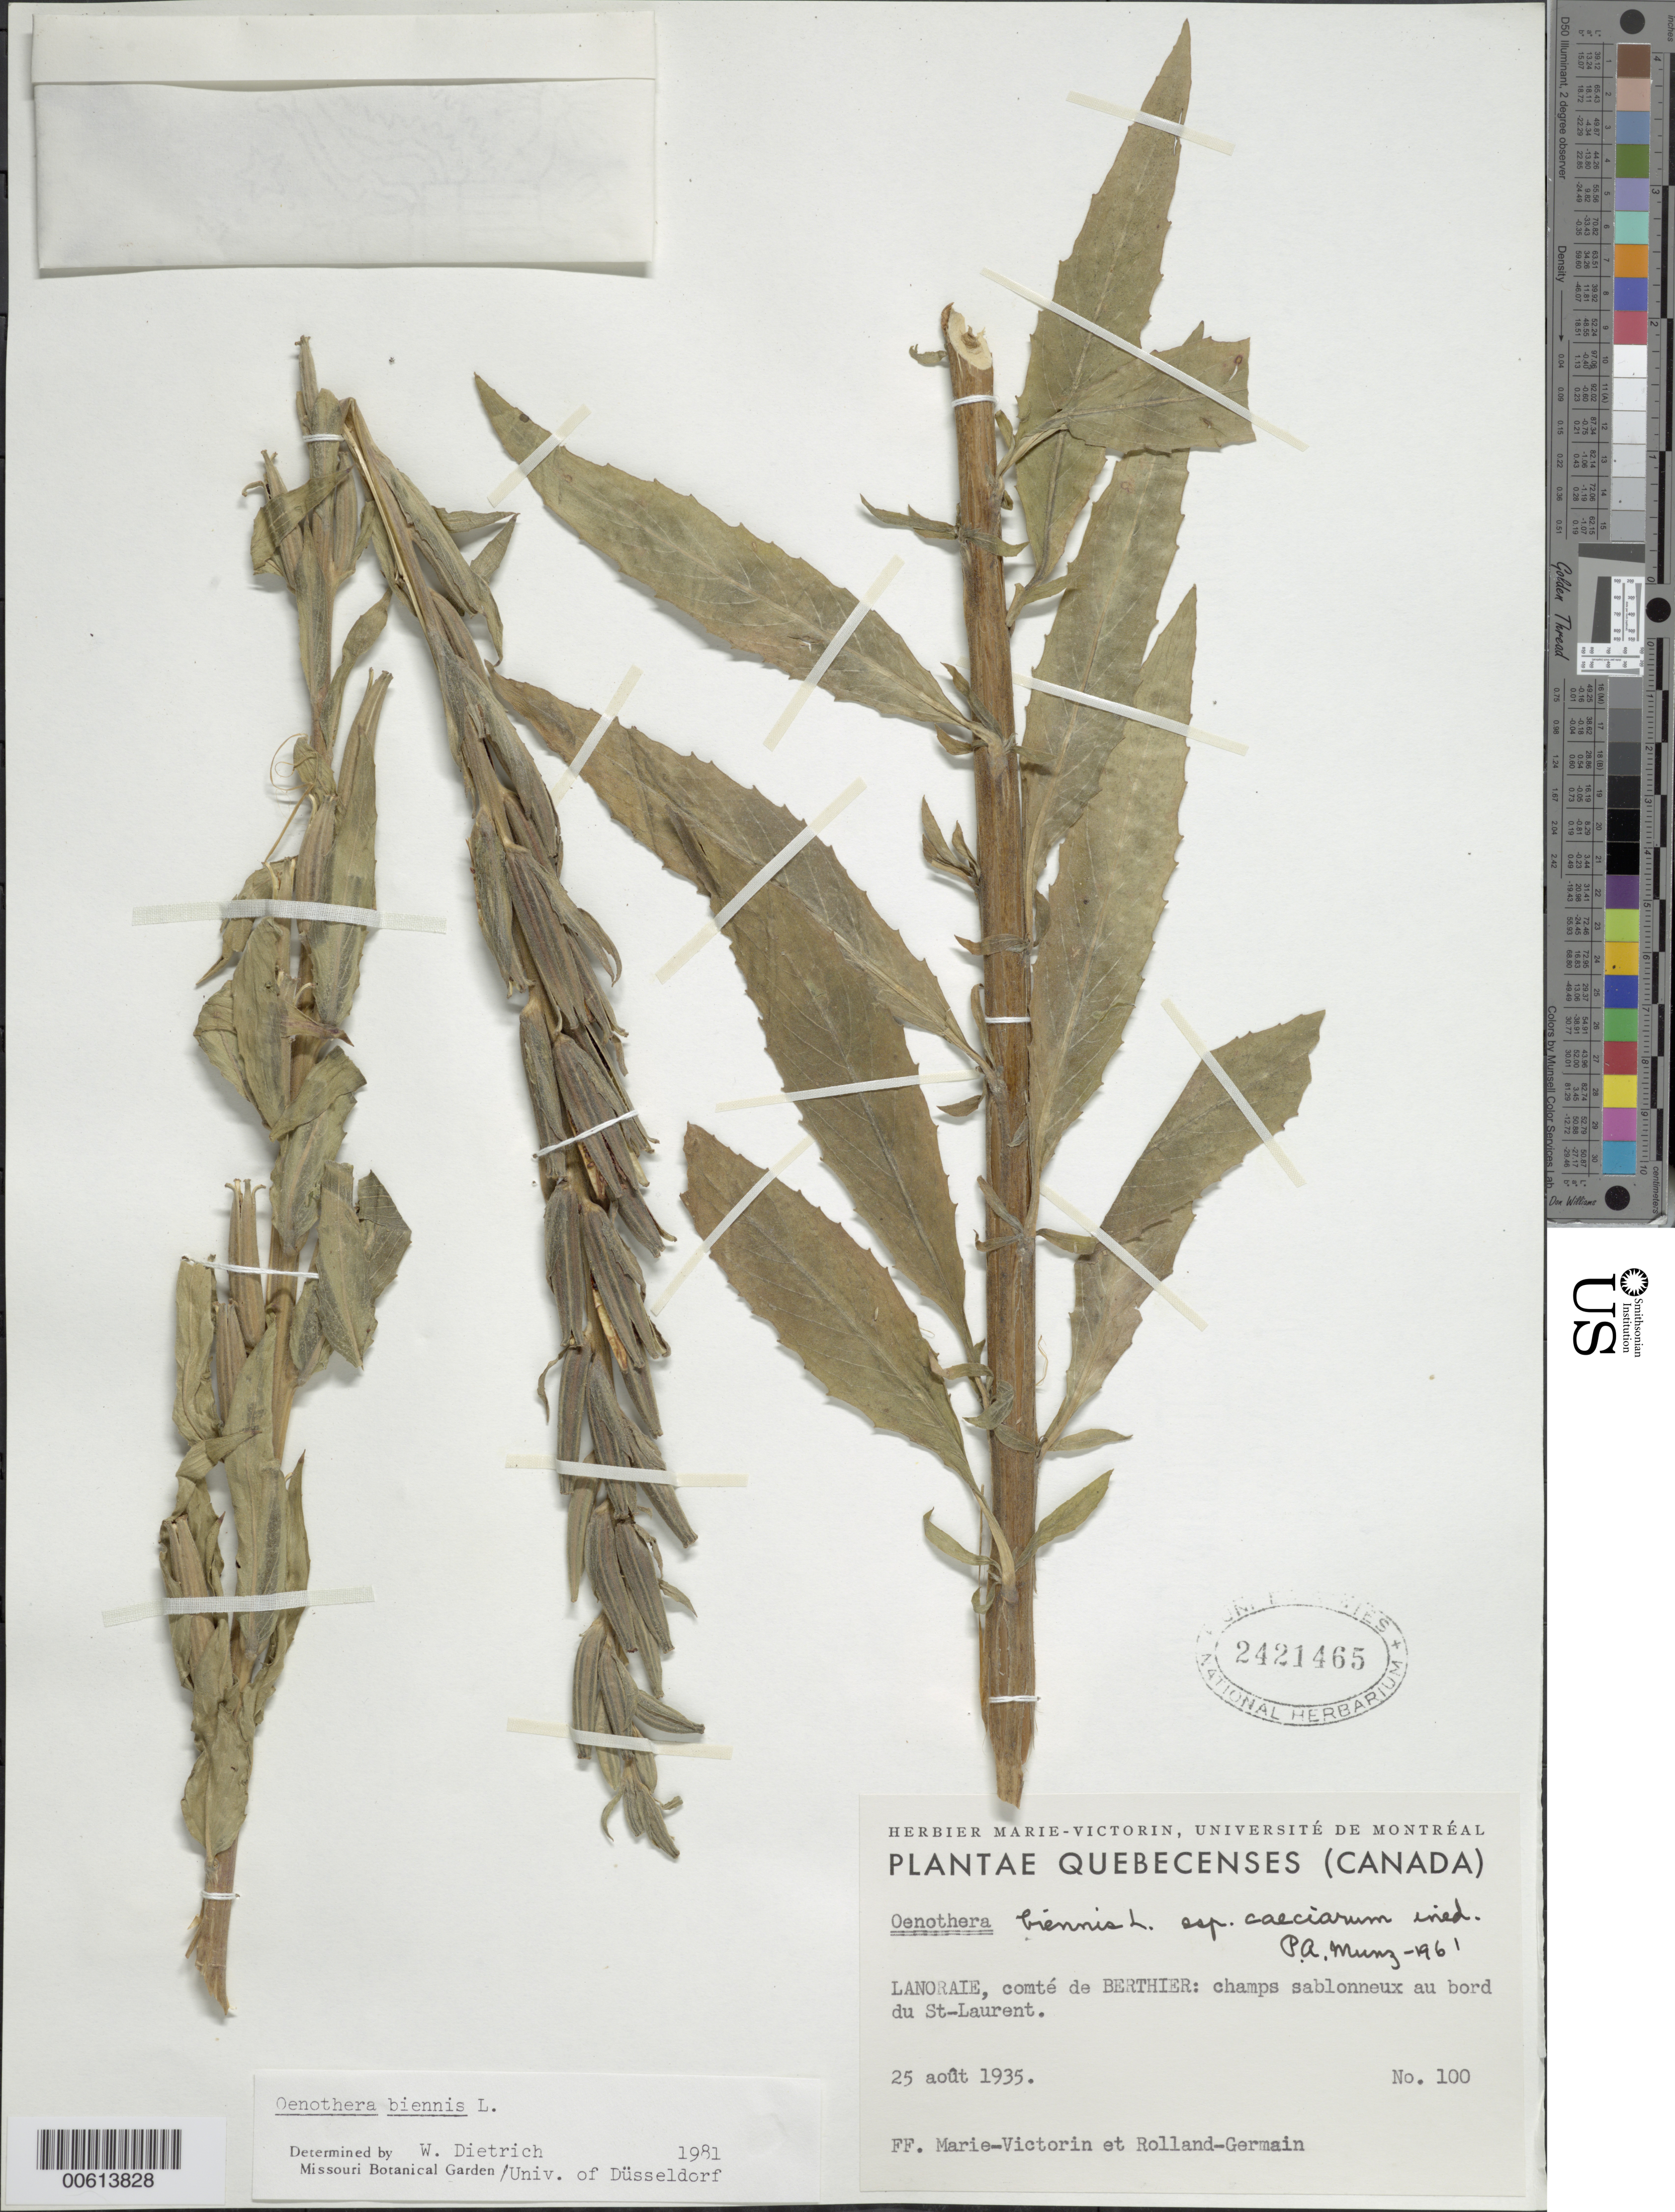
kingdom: Plantae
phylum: Tracheophyta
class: Magnoliopsida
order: Myrtales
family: Onagraceae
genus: Oenothera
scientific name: Oenothera biennis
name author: L.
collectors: Fr. Marie-Victorin & Rolland-Germain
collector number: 100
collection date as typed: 25 Aug 1935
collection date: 1935-08-25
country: Canada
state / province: Quebec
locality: Lanoraie, comte de Berthier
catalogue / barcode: US 2421465